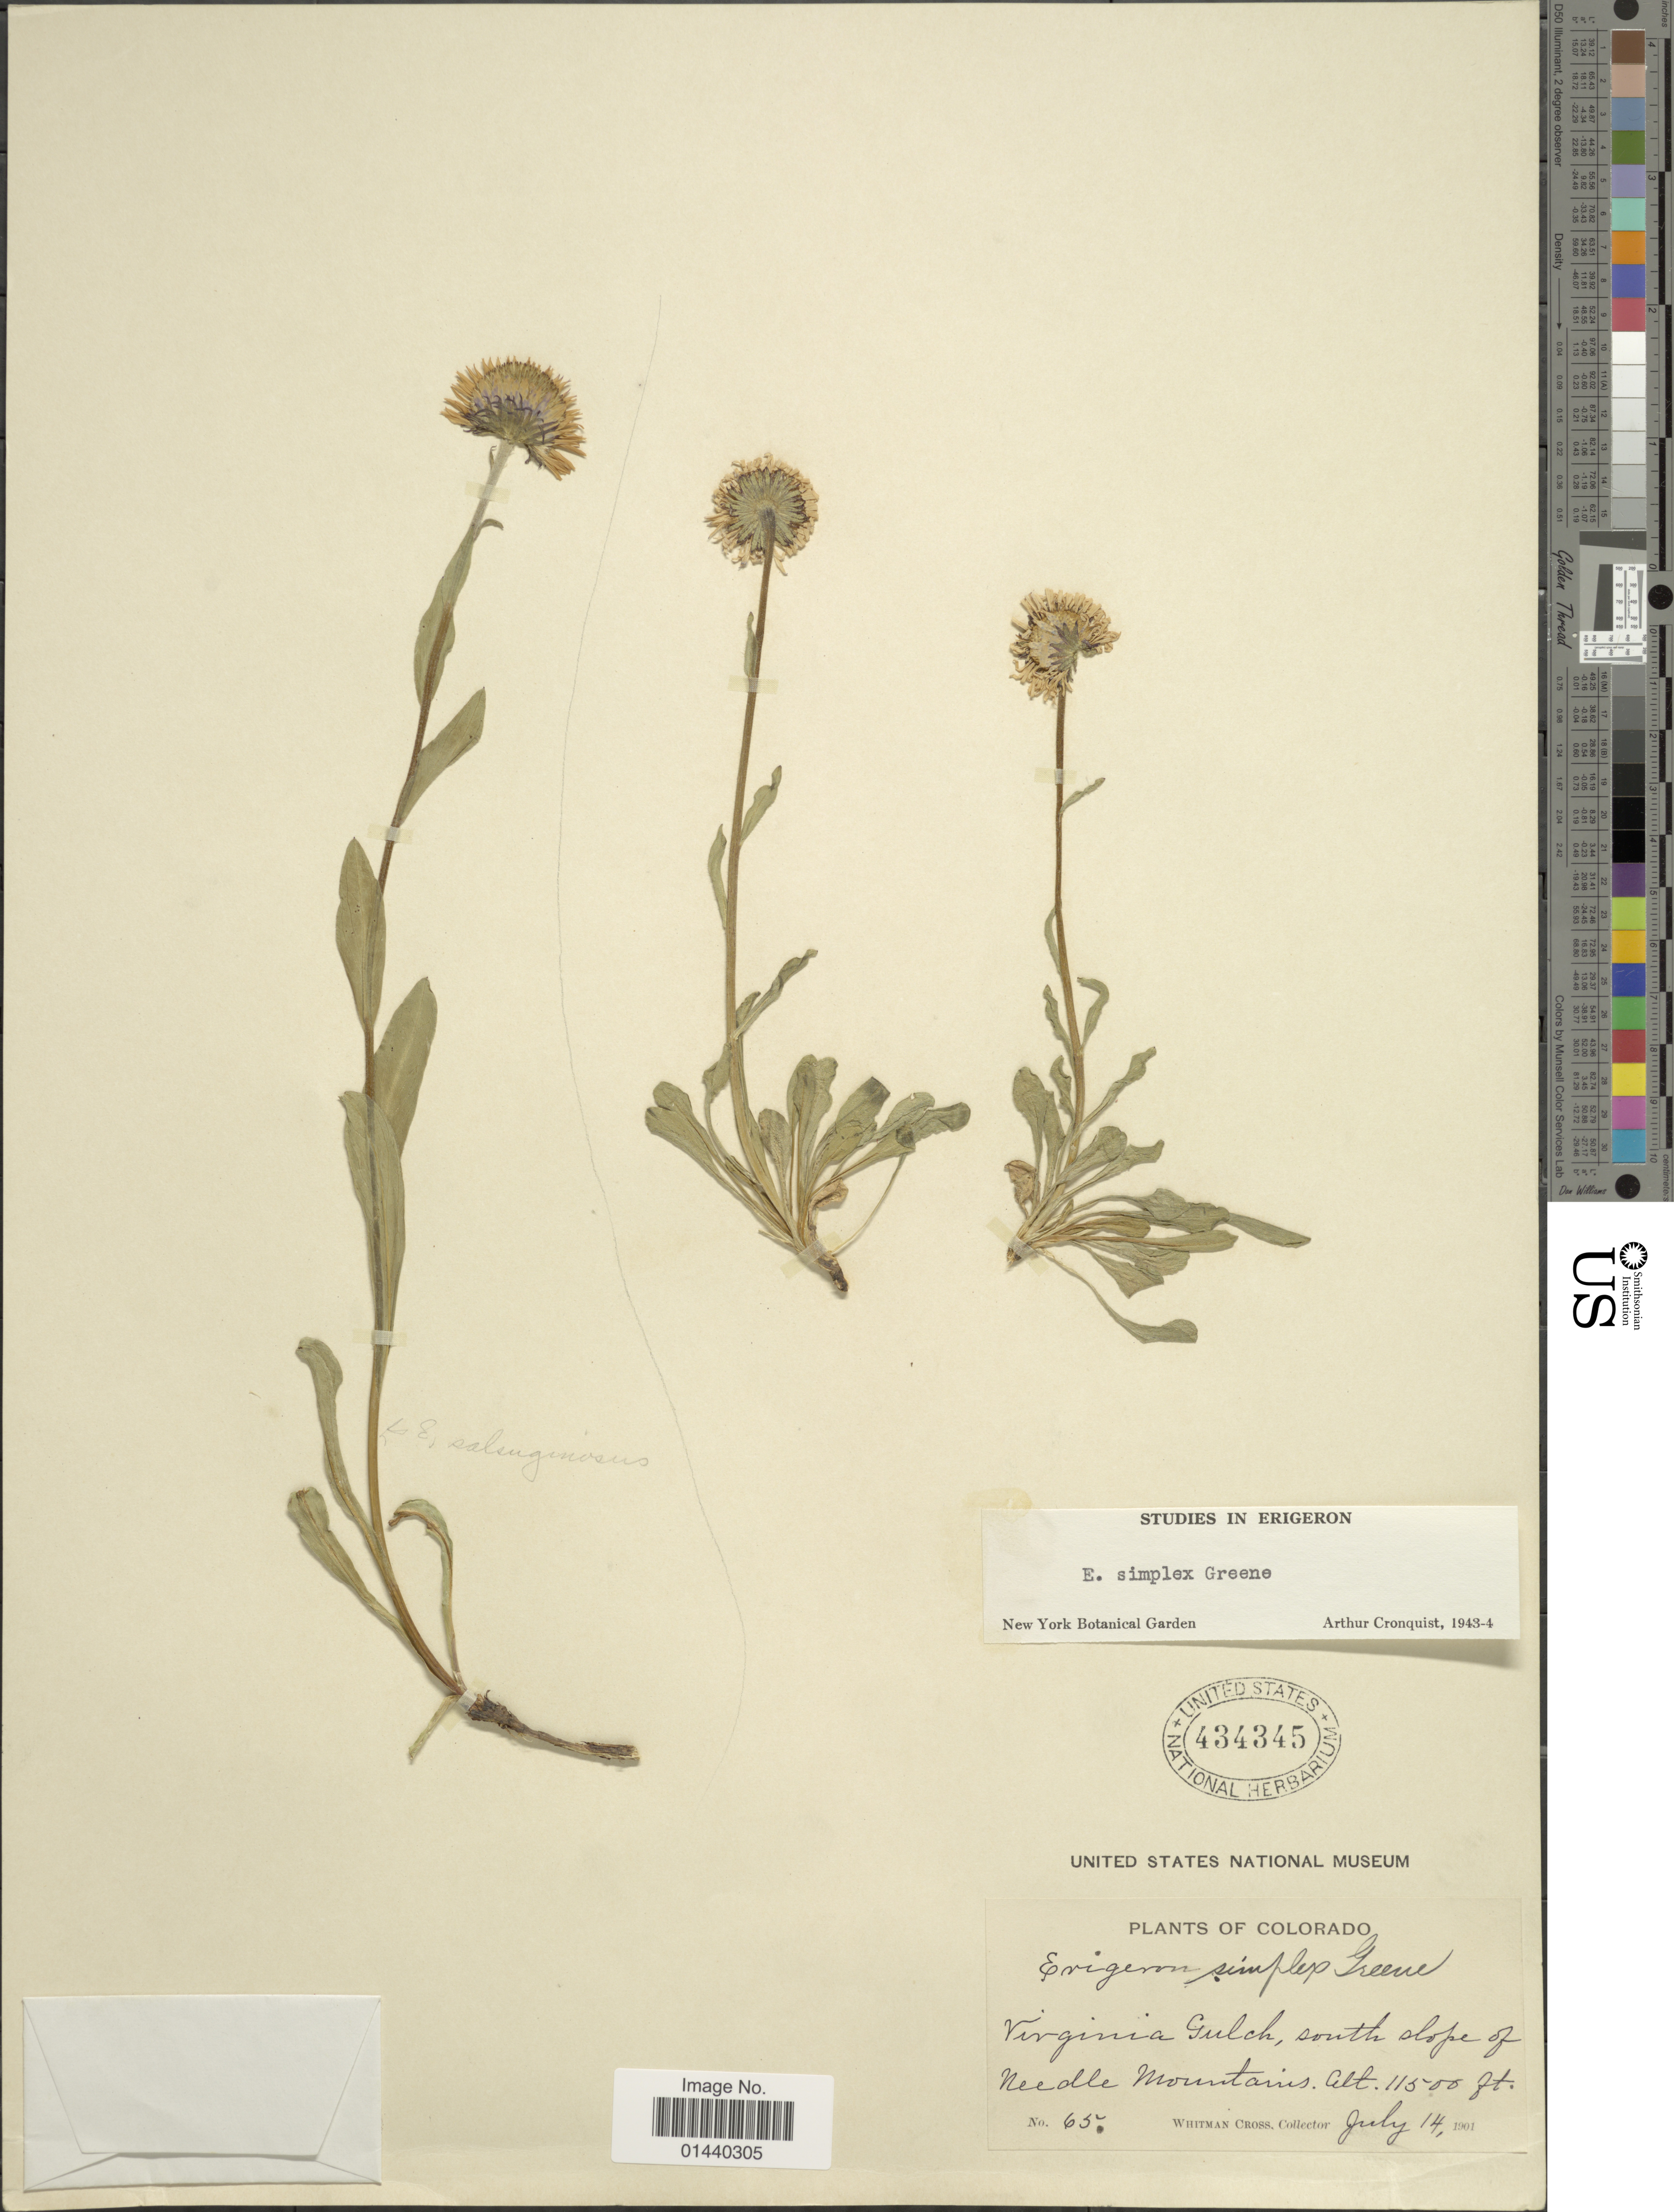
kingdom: Plantae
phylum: Tracheophyta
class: Magnoliopsida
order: Asterales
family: Asteraceae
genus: Erigeron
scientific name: Erigeron simplex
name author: Greene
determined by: Cronquist, A. J.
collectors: W. Cross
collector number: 65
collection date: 1901-07-14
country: United States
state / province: Colorado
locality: Virginia Gulch, south slope of Needle Mountains.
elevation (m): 3505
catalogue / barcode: US 434345